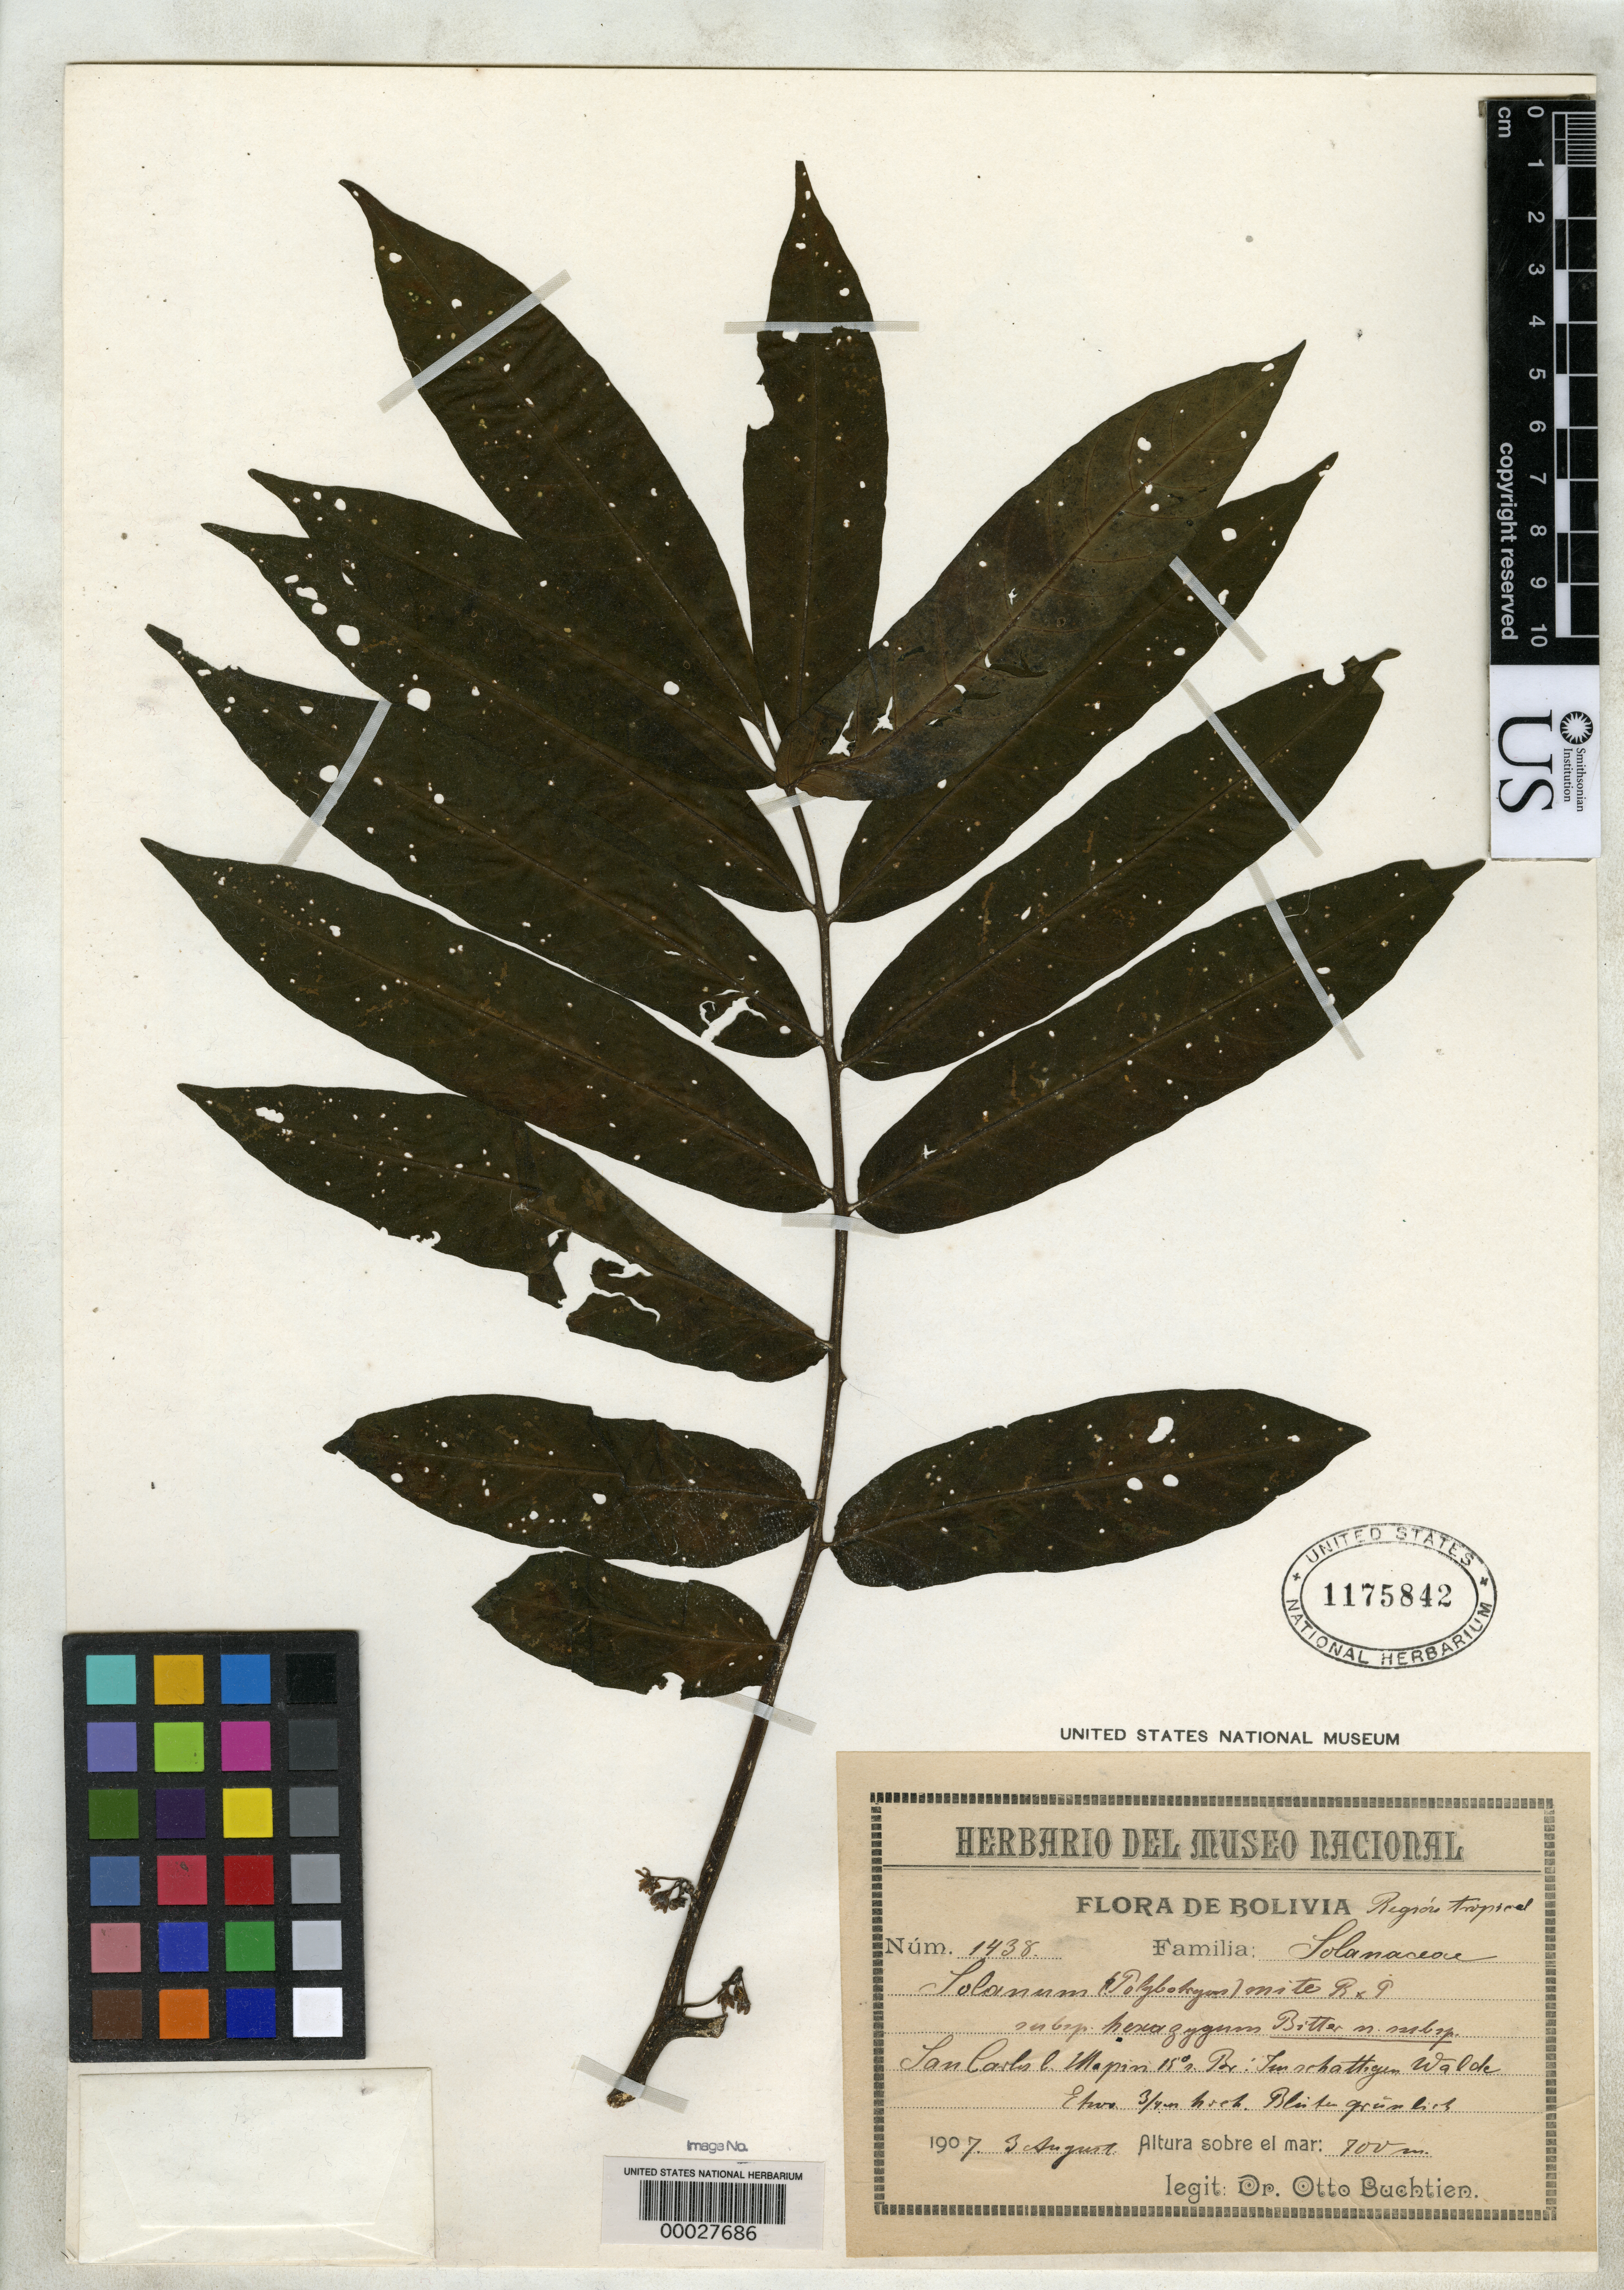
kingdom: Plantae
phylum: Tracheophyta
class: Magnoliopsida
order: Solanales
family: Solanaceae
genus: Solanum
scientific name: Solanum mite subsp. hexazygum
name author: Bitter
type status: Type Collection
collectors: O. Buchtien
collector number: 1438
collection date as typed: Aug 1909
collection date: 1909-08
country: Bolivia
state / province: La Paz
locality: San Carlos, Mapiri.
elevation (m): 700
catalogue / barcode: US 1175842